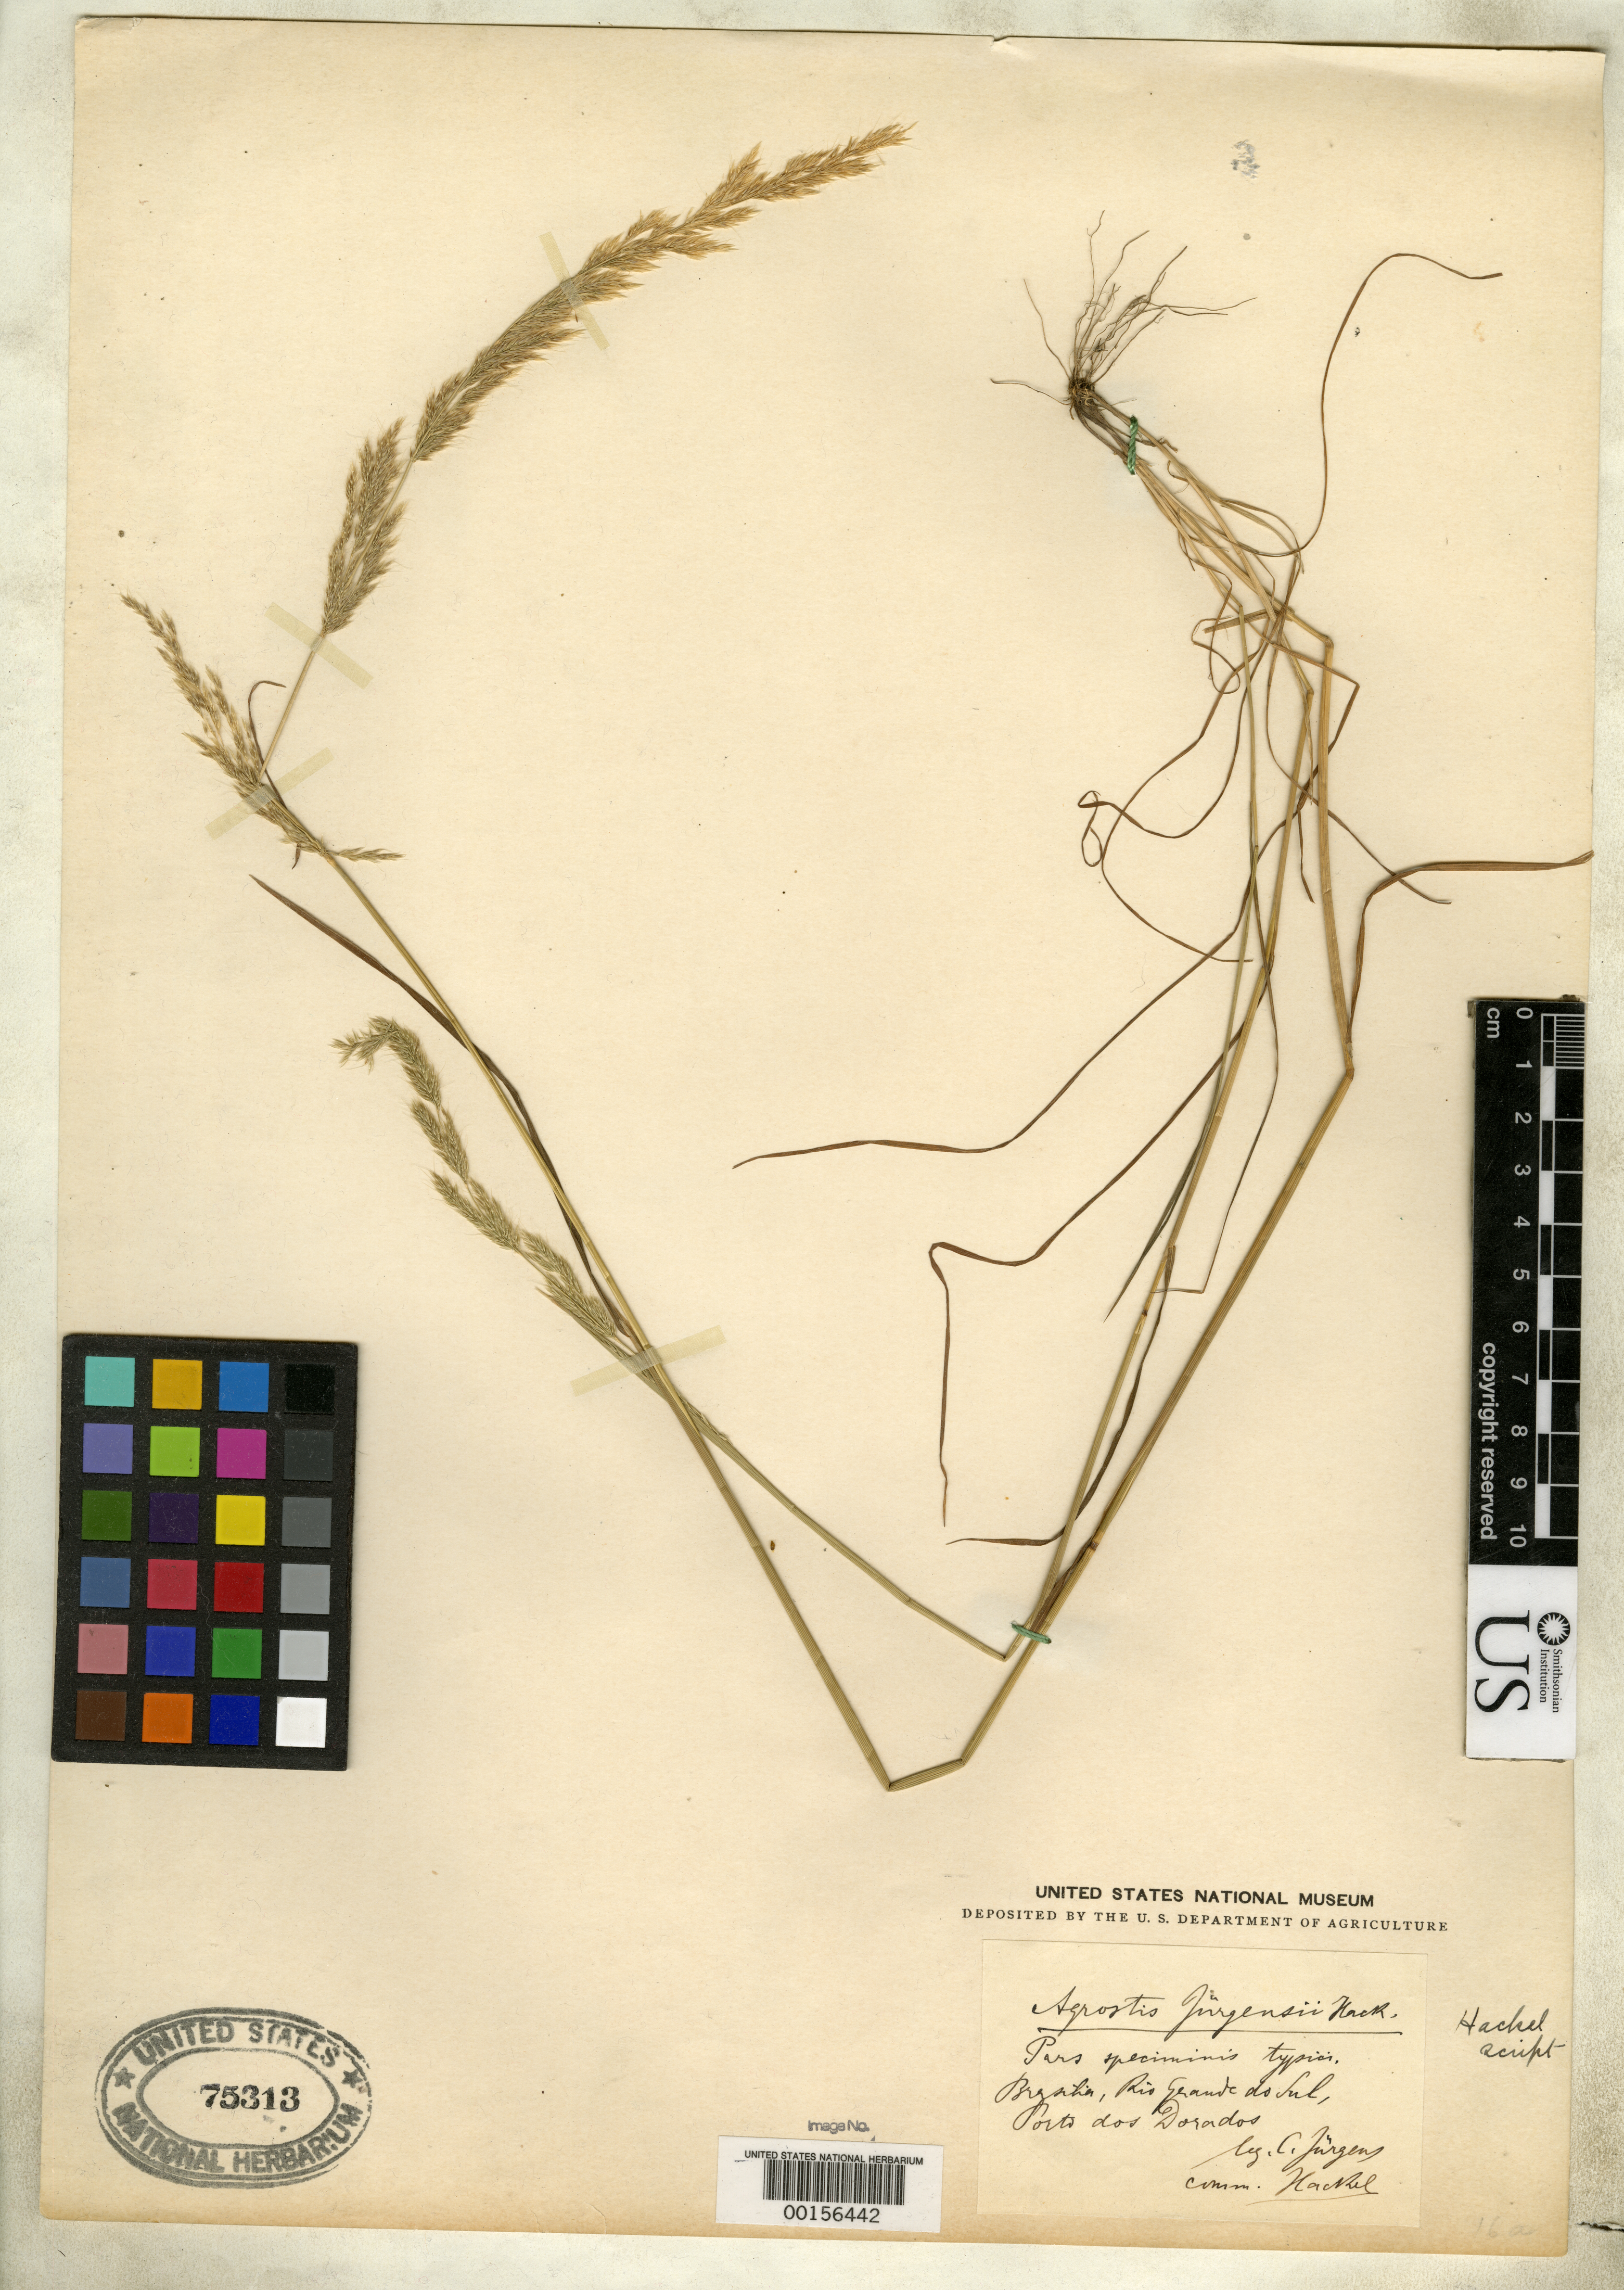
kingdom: Plantae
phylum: Tracheophyta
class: Liliopsida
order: Poales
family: Poaceae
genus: Agrostis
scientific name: Agrostis jurgensii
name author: Hack.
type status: Type Fragment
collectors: C. Juergens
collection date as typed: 1905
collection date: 1905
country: Brazil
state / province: Rio Grande do Sul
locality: Municipio Rio Pardo, Porto dos Dorados.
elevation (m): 60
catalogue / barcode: US 75313